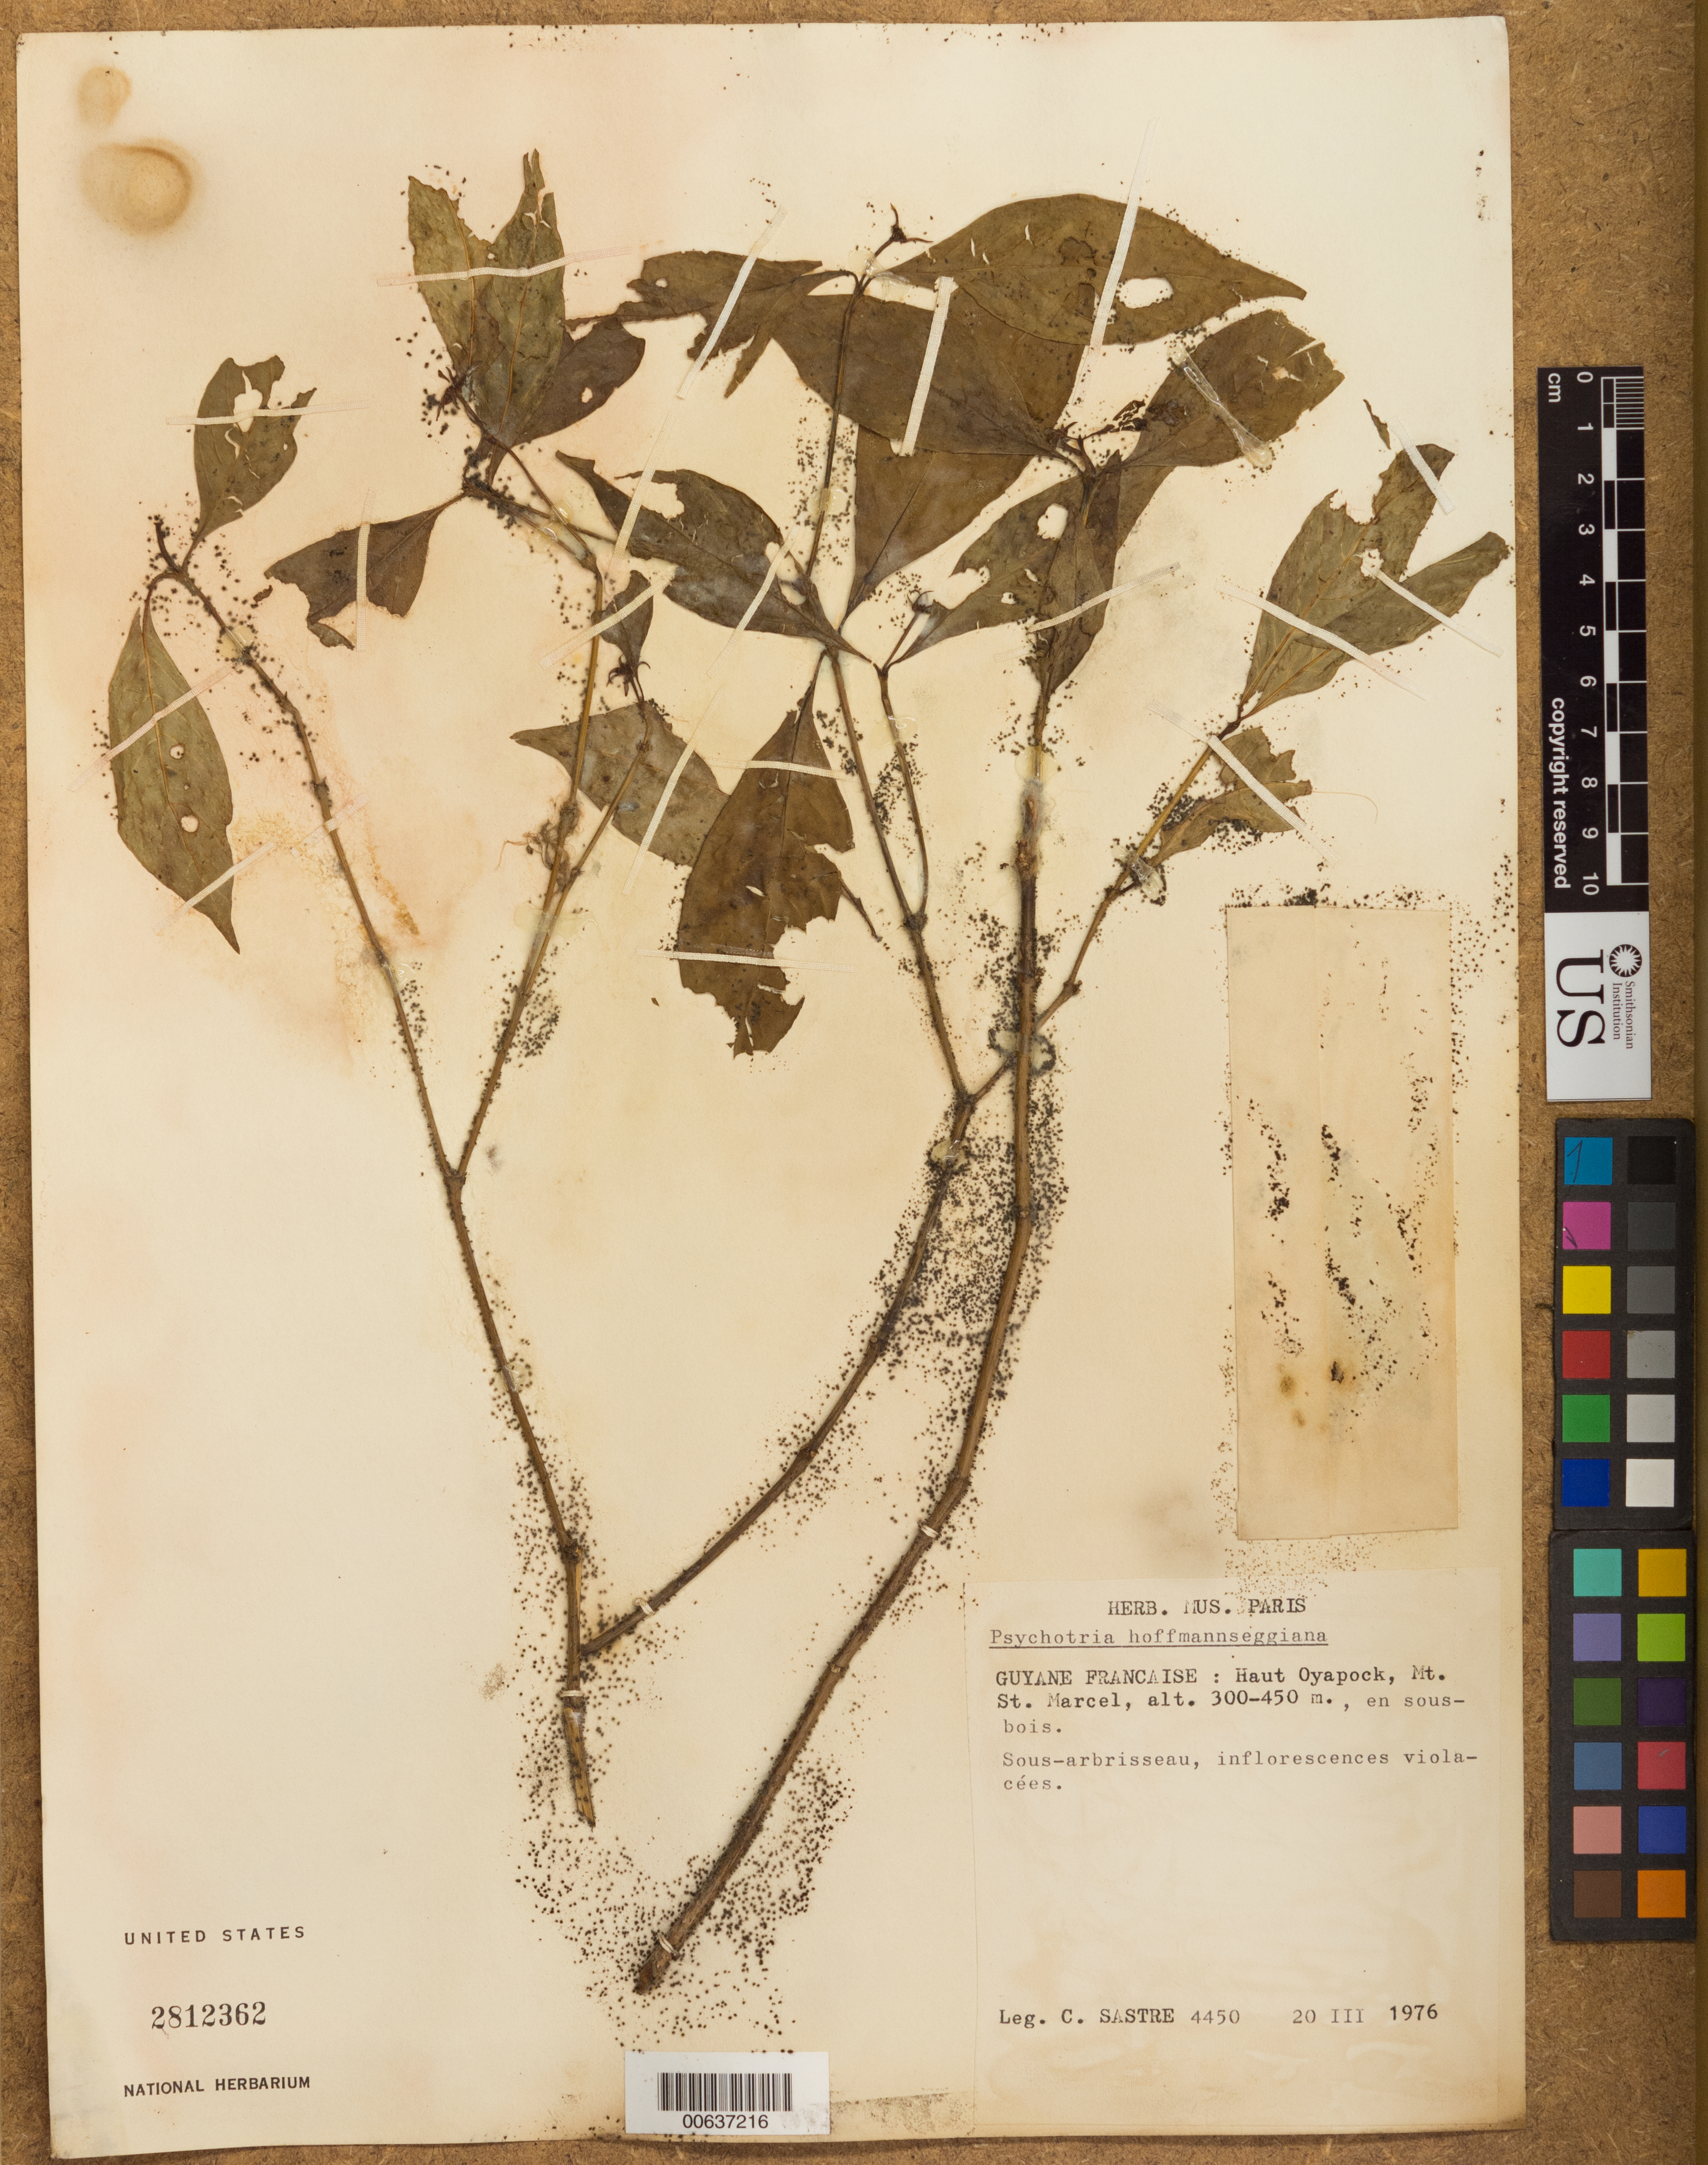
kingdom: Plantae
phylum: Tracheophyta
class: Magnoliopsida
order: Gentianales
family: Rubiaceae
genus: Psychotria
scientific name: Psychotria hoffmannseggiana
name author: (Willd. ex Roem. & Schult.) Müll. Arg.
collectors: C. H. L. Sastre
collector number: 4450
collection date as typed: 20-Mar-76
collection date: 1976-03-20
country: French Guiana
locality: Haut Oyapock, Mt. St. Marcel, Bassin de l'Yaloupi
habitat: Sous-bois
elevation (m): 300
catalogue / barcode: US 2812362